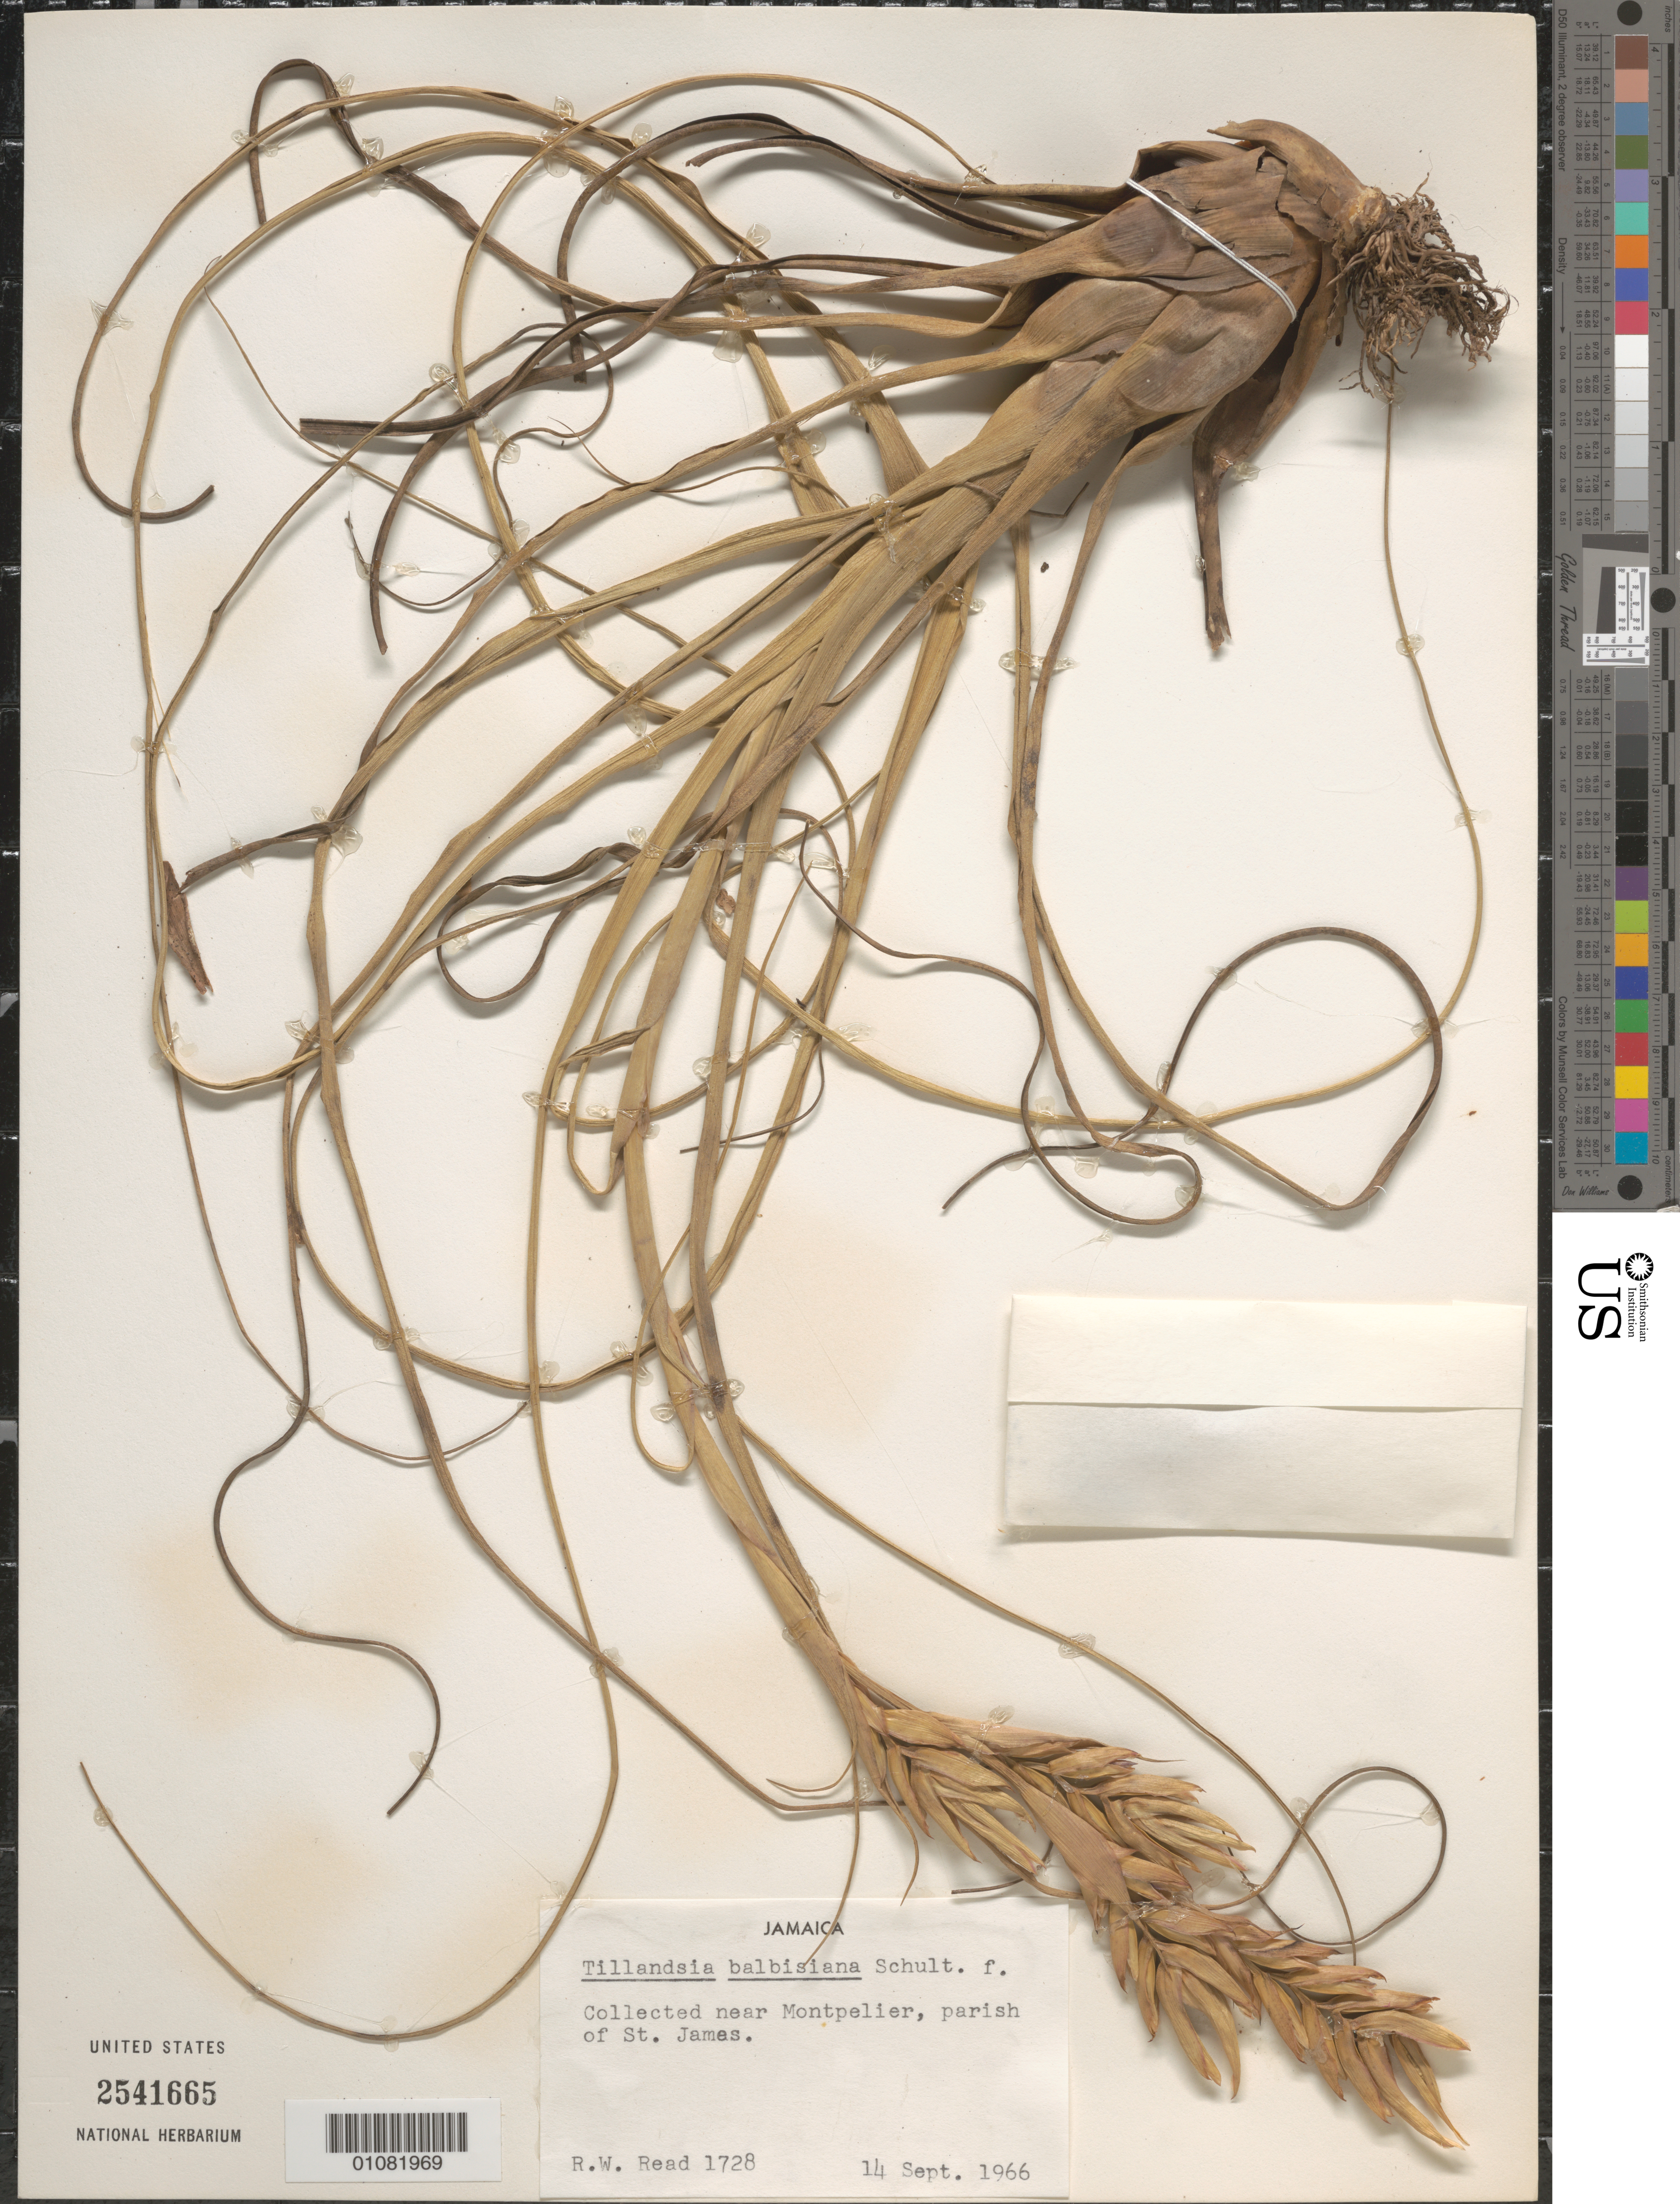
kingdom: Plantae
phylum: Tracheophyta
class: Liliopsida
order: Poales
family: Bromeliaceae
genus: Tillandsia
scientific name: Tillandsia balbisiana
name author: Schult. f.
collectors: R. W. Read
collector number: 1728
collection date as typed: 14 Sep 1966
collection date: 1966-09-14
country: Jamaica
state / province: Saint James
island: Jamaica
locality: Near Montpelier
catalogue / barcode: US 2541665